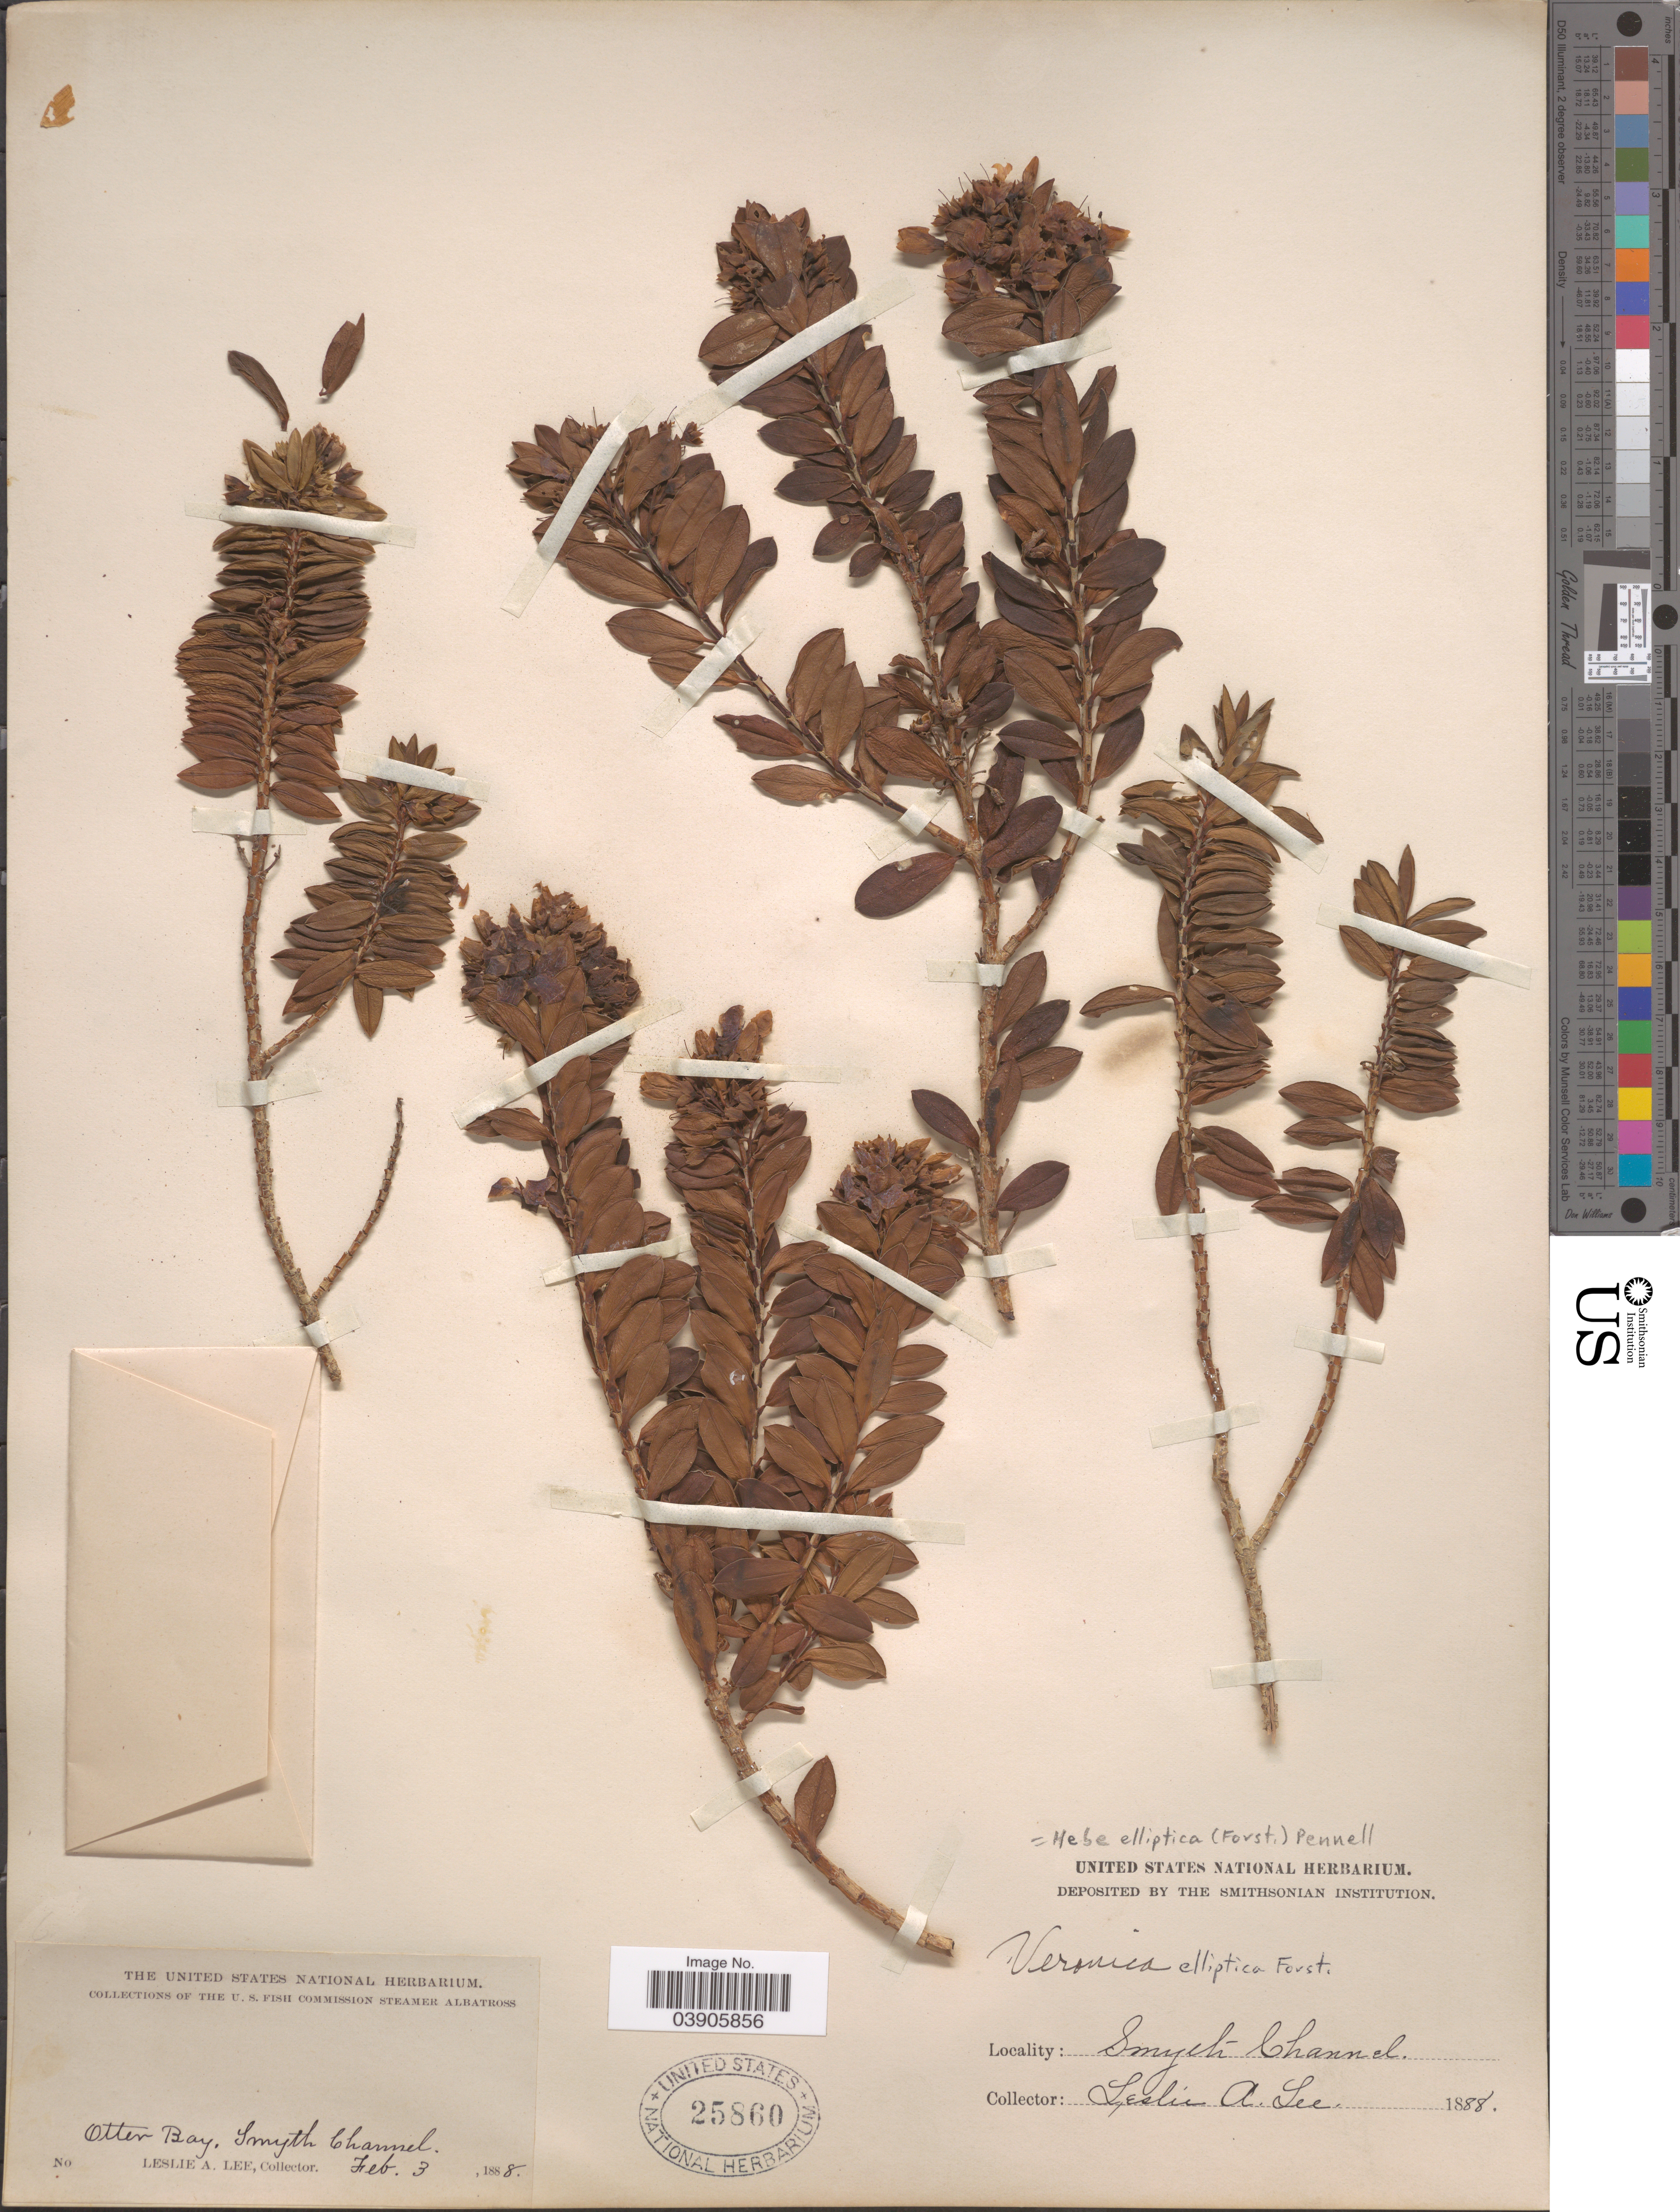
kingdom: Plantae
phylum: Tracheophyta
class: Magnoliopsida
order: Lamiales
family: Plantaginaceae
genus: Hebe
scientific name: Hebe elliptica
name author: (G. Forst.) Pennell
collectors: L. Lee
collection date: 1888-02-03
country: Chile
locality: Otter Bay, Smyth Channel.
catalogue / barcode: US 25860